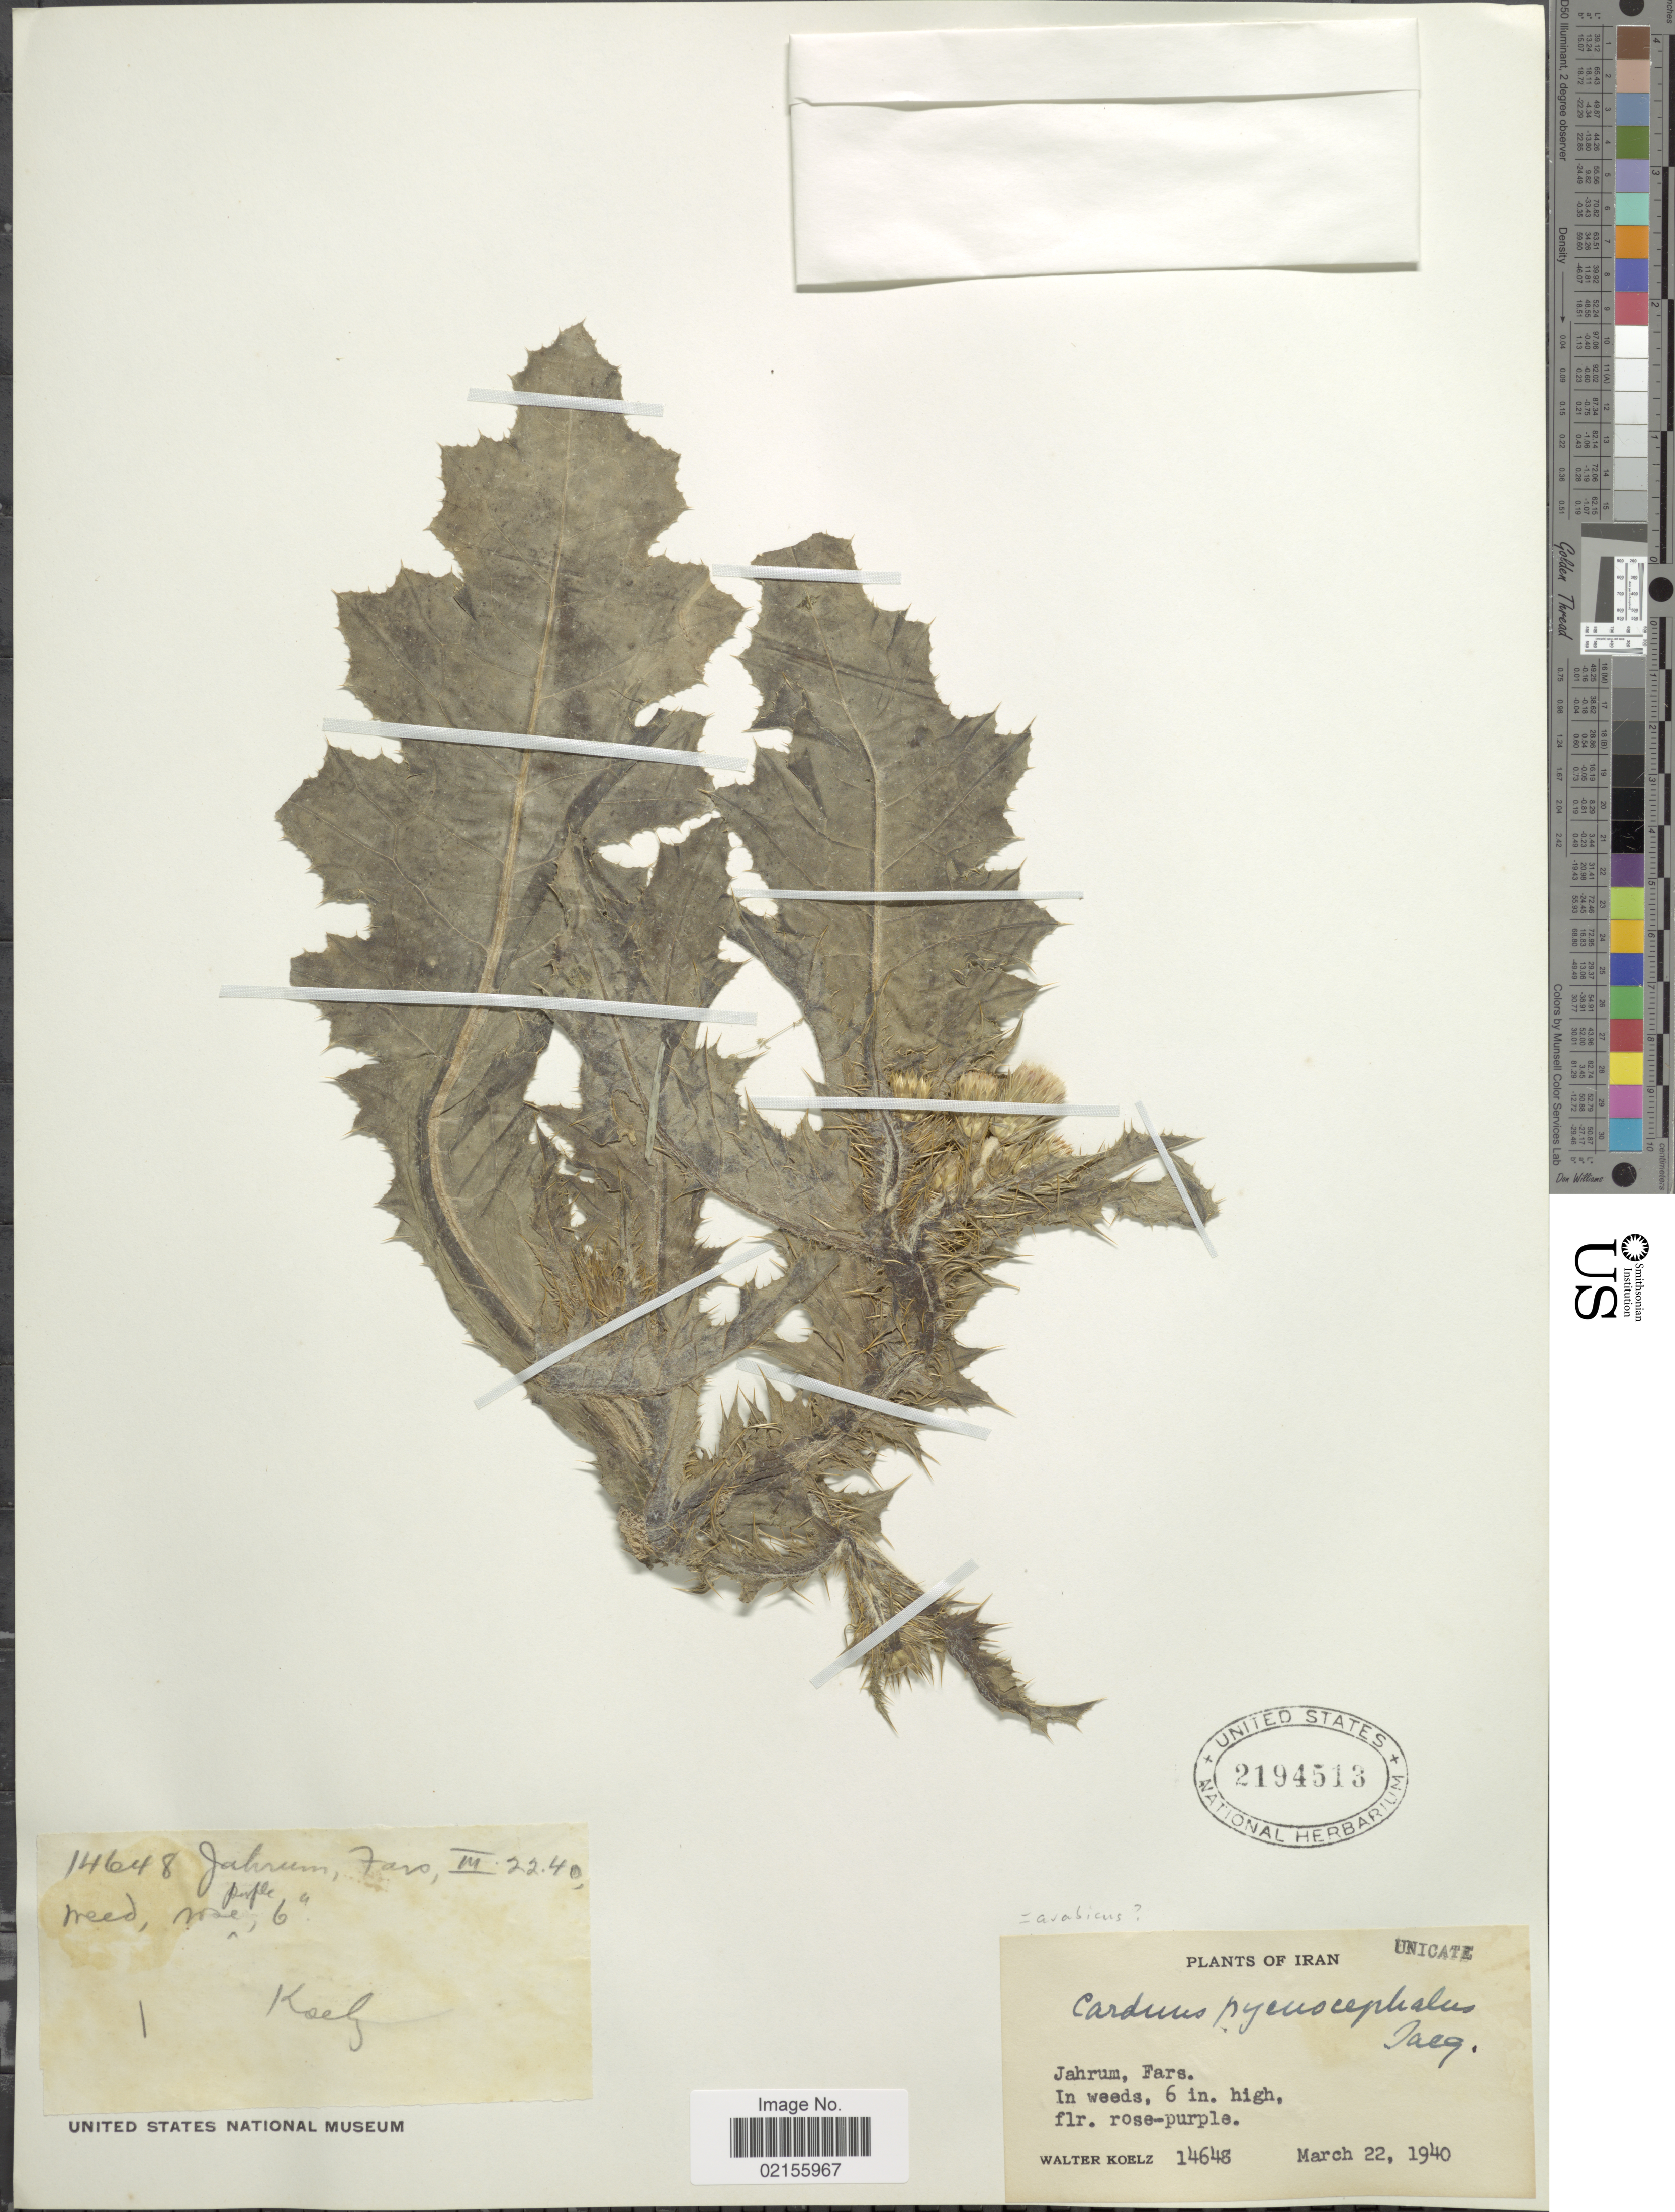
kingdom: Plantae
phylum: Tracheophyta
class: Magnoliopsida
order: Asterales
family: Asteraceae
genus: Carduus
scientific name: Carduus arabicus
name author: Jacq.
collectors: W. N. Koelz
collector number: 14648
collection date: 1940-03-22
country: Iran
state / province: Fars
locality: Jahrum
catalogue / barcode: US 2194513